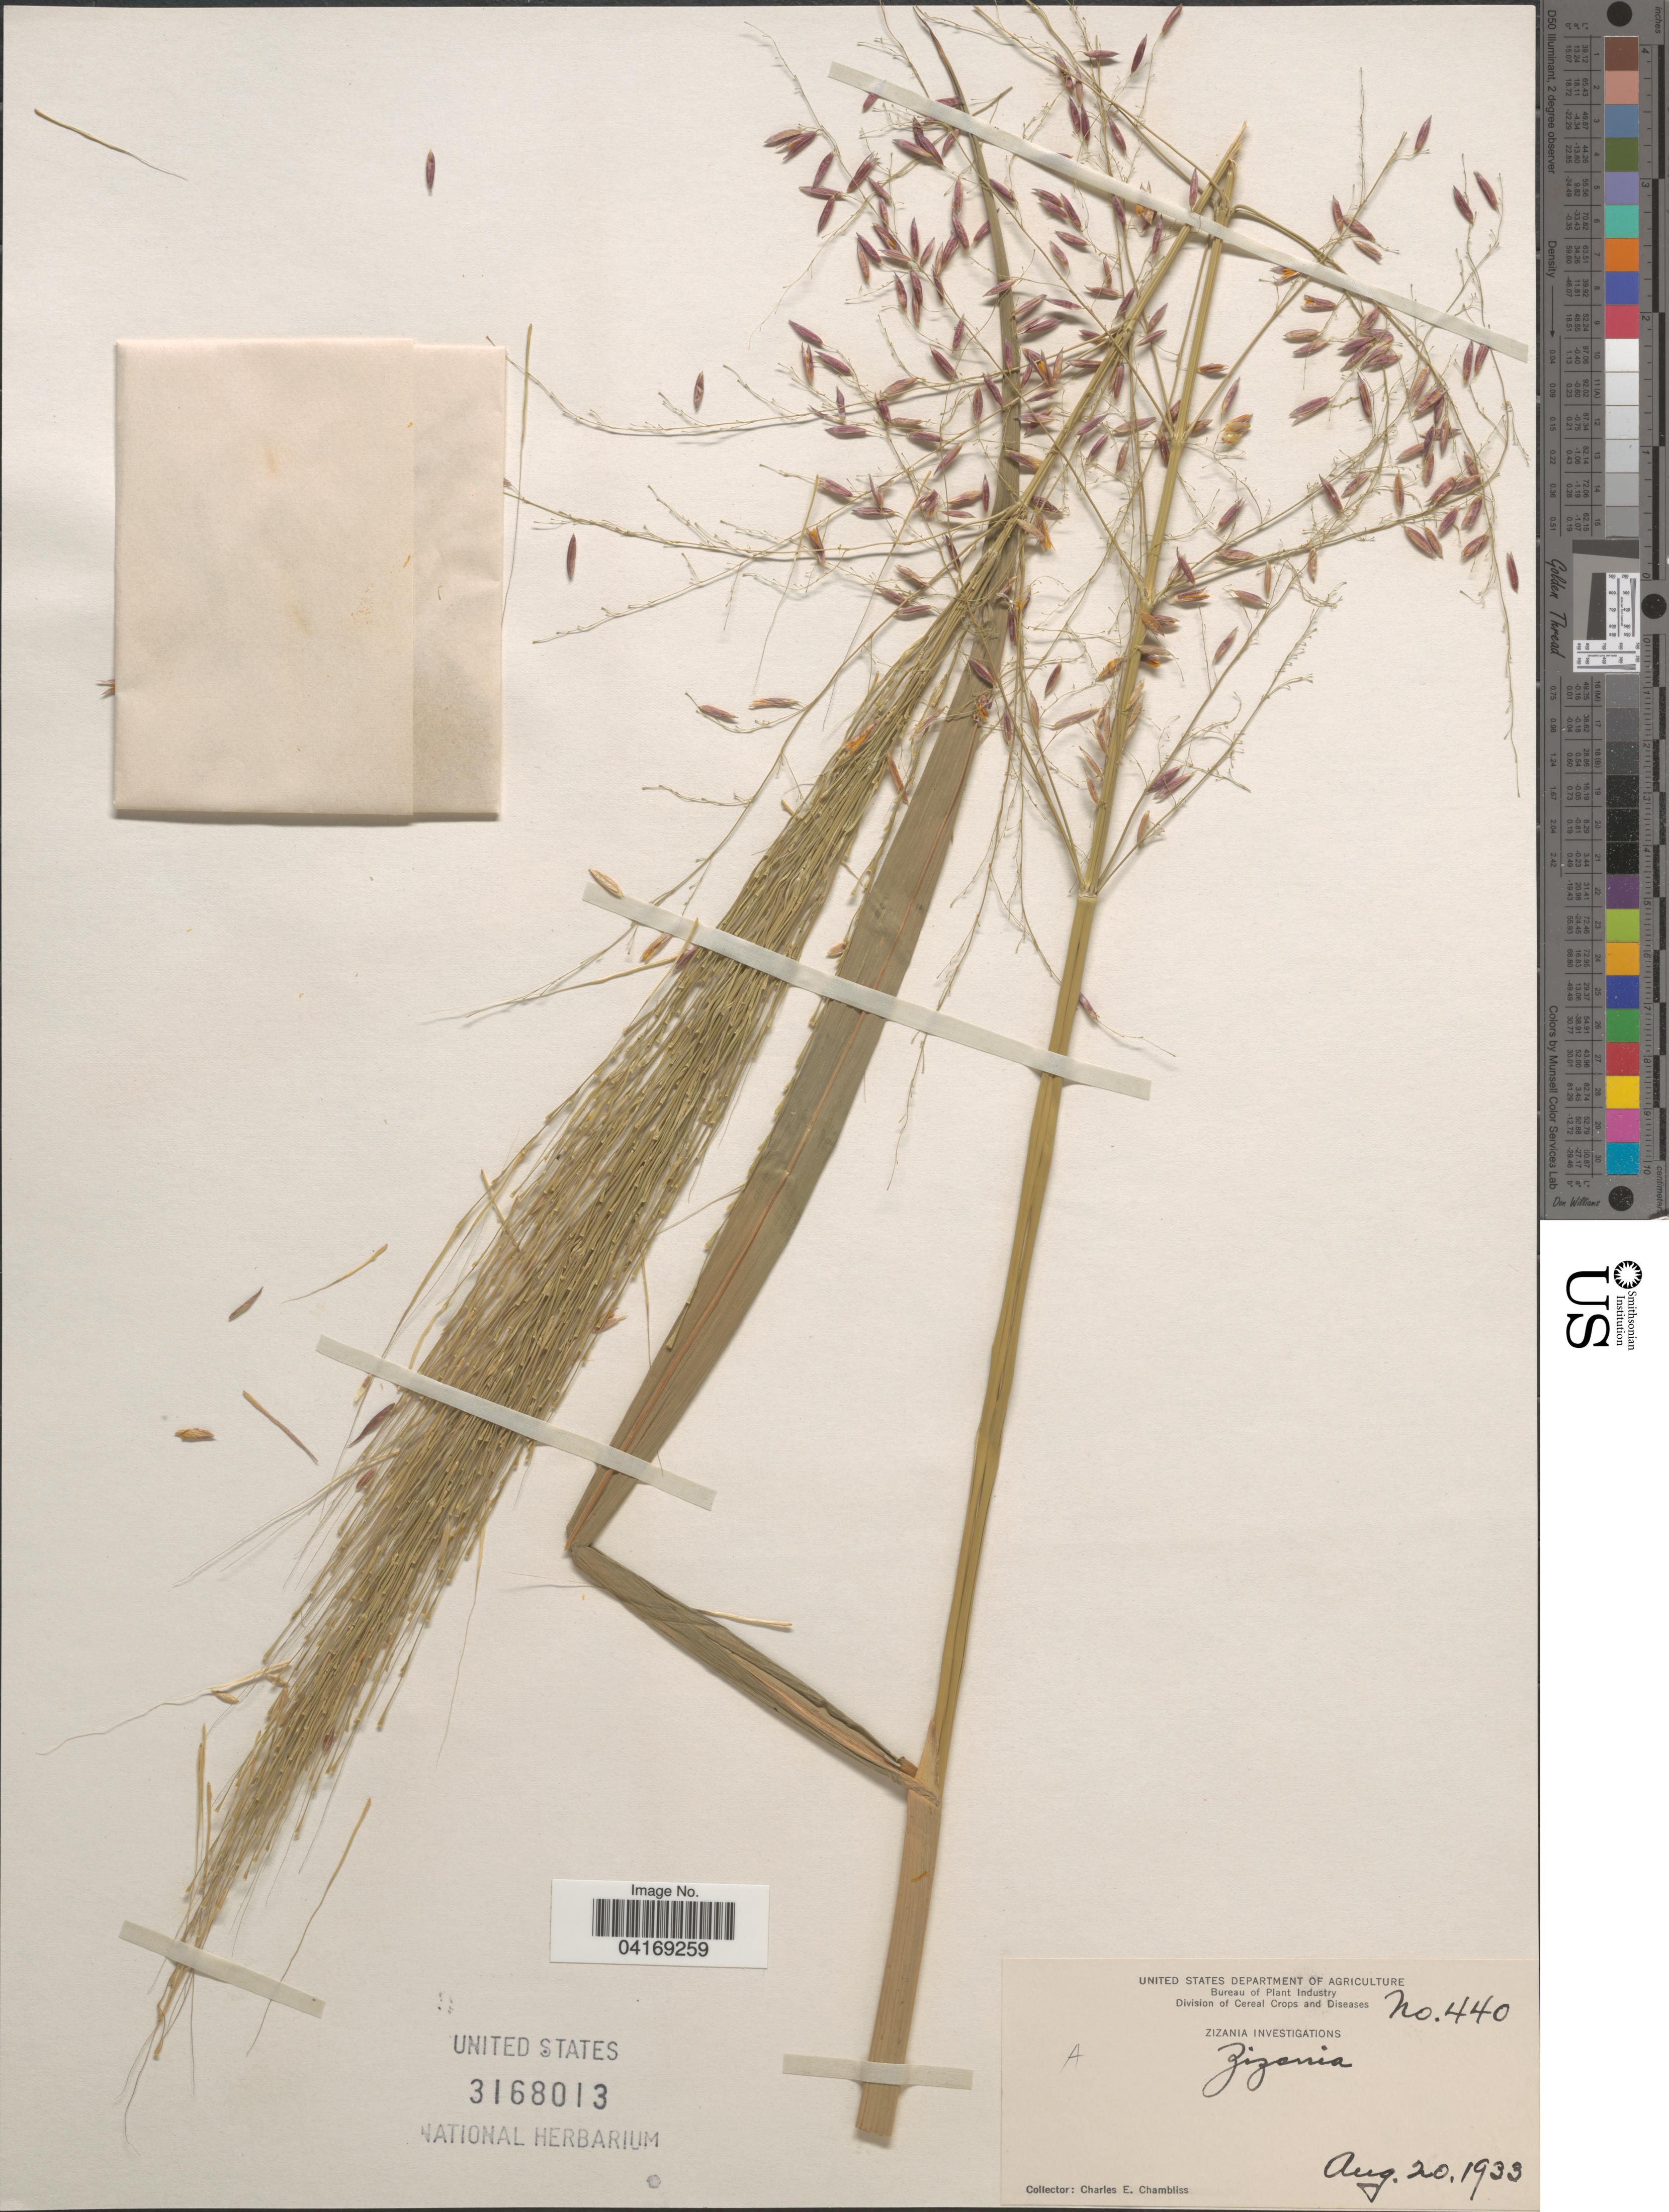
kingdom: Plantae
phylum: Tracheophyta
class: Liliopsida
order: Poales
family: Poaceae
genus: Zizania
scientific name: Zizania sp.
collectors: C. Chambliss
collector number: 440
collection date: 1933-08-20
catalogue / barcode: US 3168013